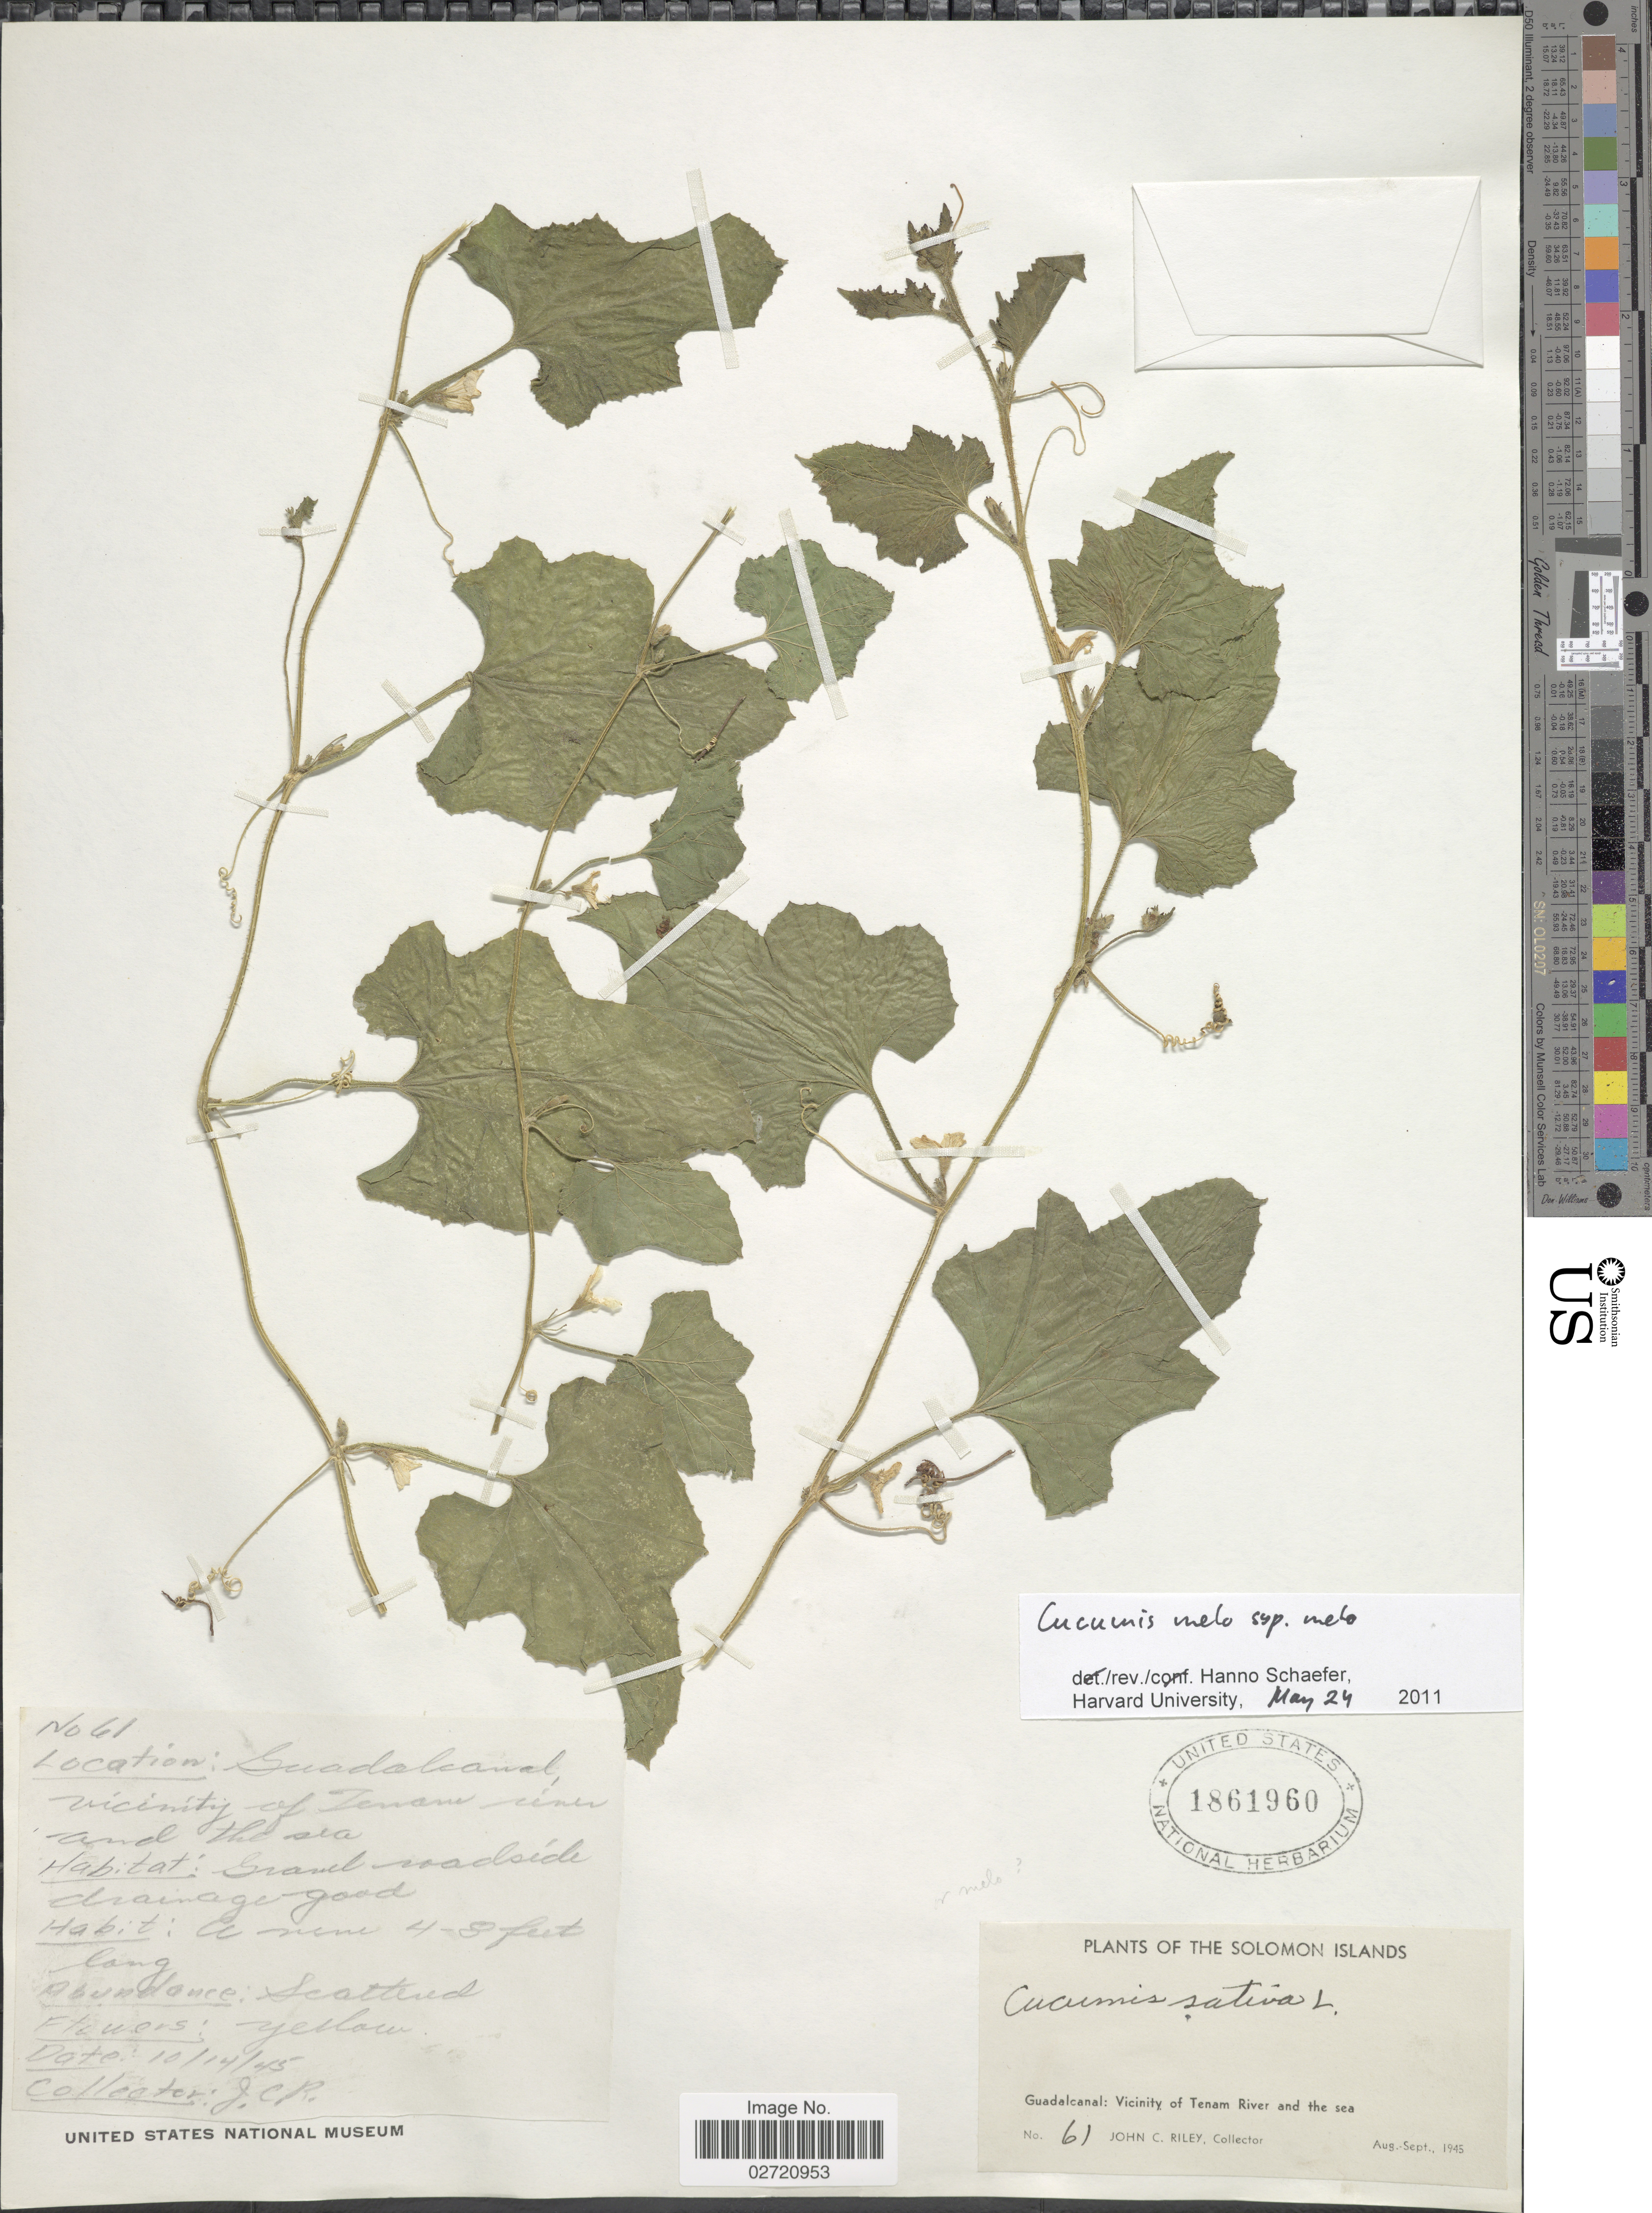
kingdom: Plantae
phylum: Tracheophyta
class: Magnoliopsida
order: Cucurbitales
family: Cucurbitaceae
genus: Cucumis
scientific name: Cucumis melo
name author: L.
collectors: J. C. Riley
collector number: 61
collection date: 1945-08/1945-09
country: Solomon Islands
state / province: Solomon Islands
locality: Vicinity of Tenam River and the sea. Guadalcanal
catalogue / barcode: US 1861960